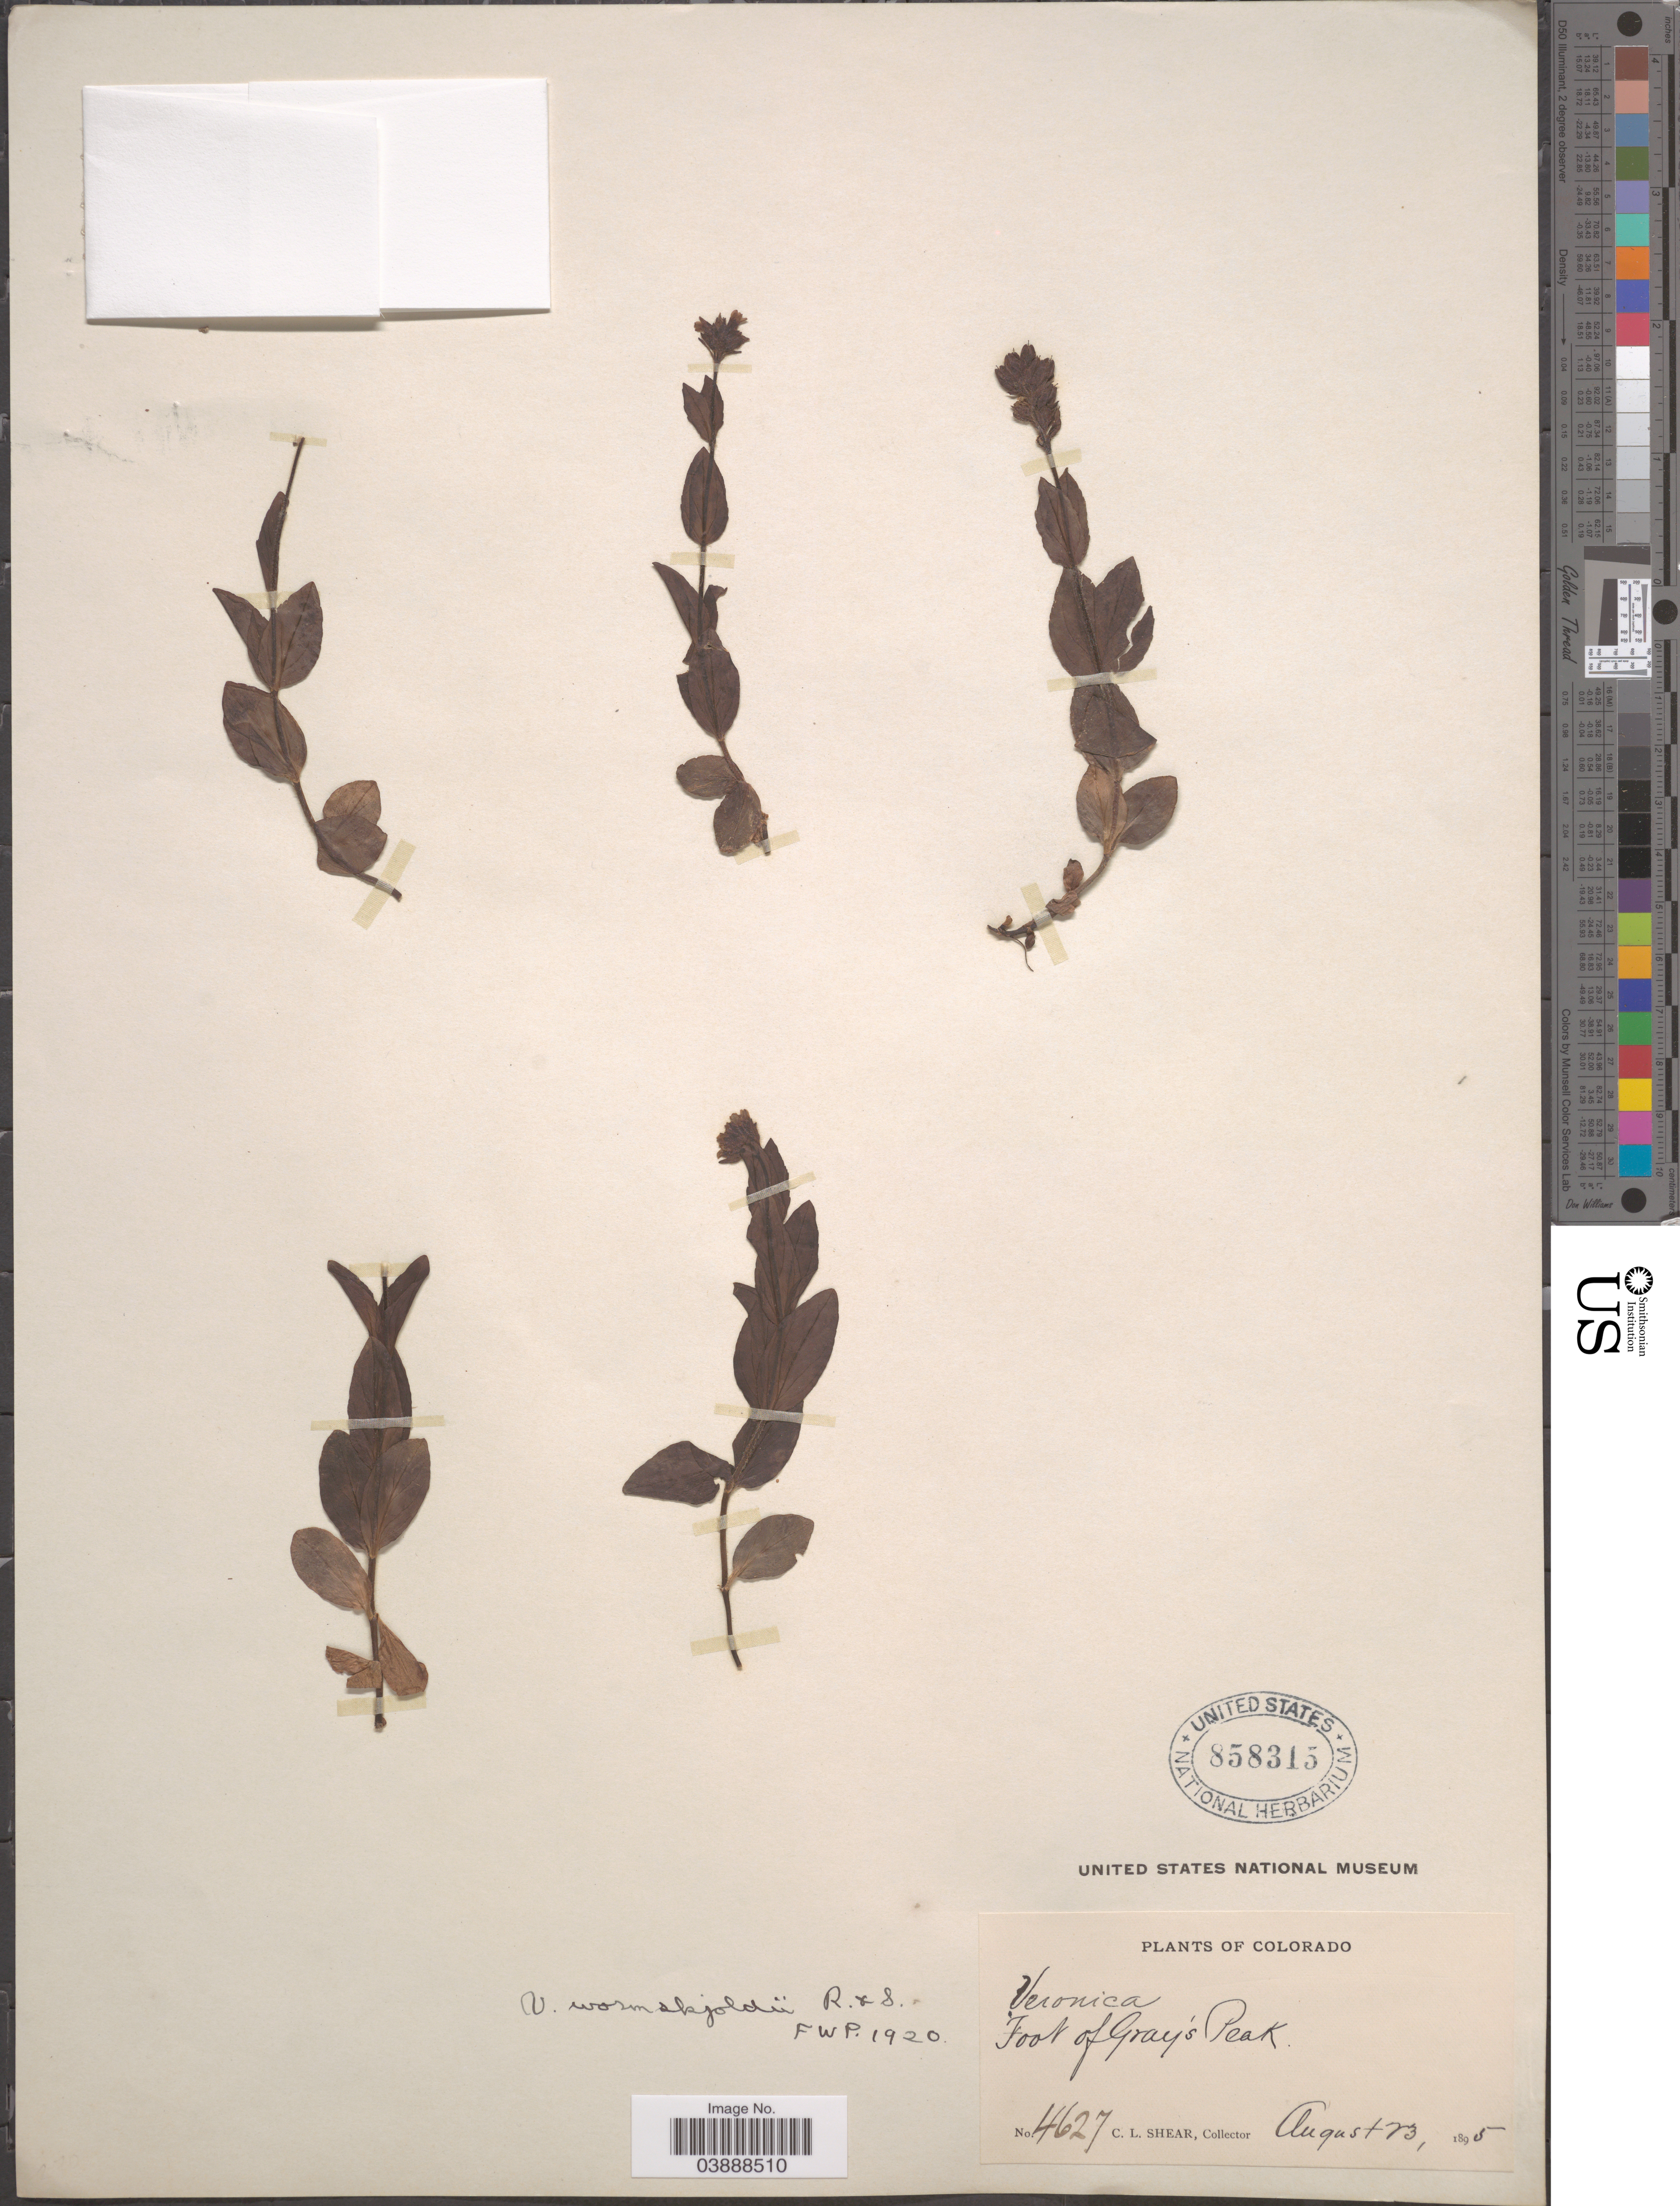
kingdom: Plantae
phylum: Tracheophyta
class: Magnoliopsida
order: Lamiales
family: Plantaginaceae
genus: Veronica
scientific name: Veronica wormskjoldii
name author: Roem. & Schult.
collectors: C. L. Shear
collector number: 4627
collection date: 1895-08-23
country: United States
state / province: Colorado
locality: Foot of Gray's Peak.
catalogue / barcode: US 858315